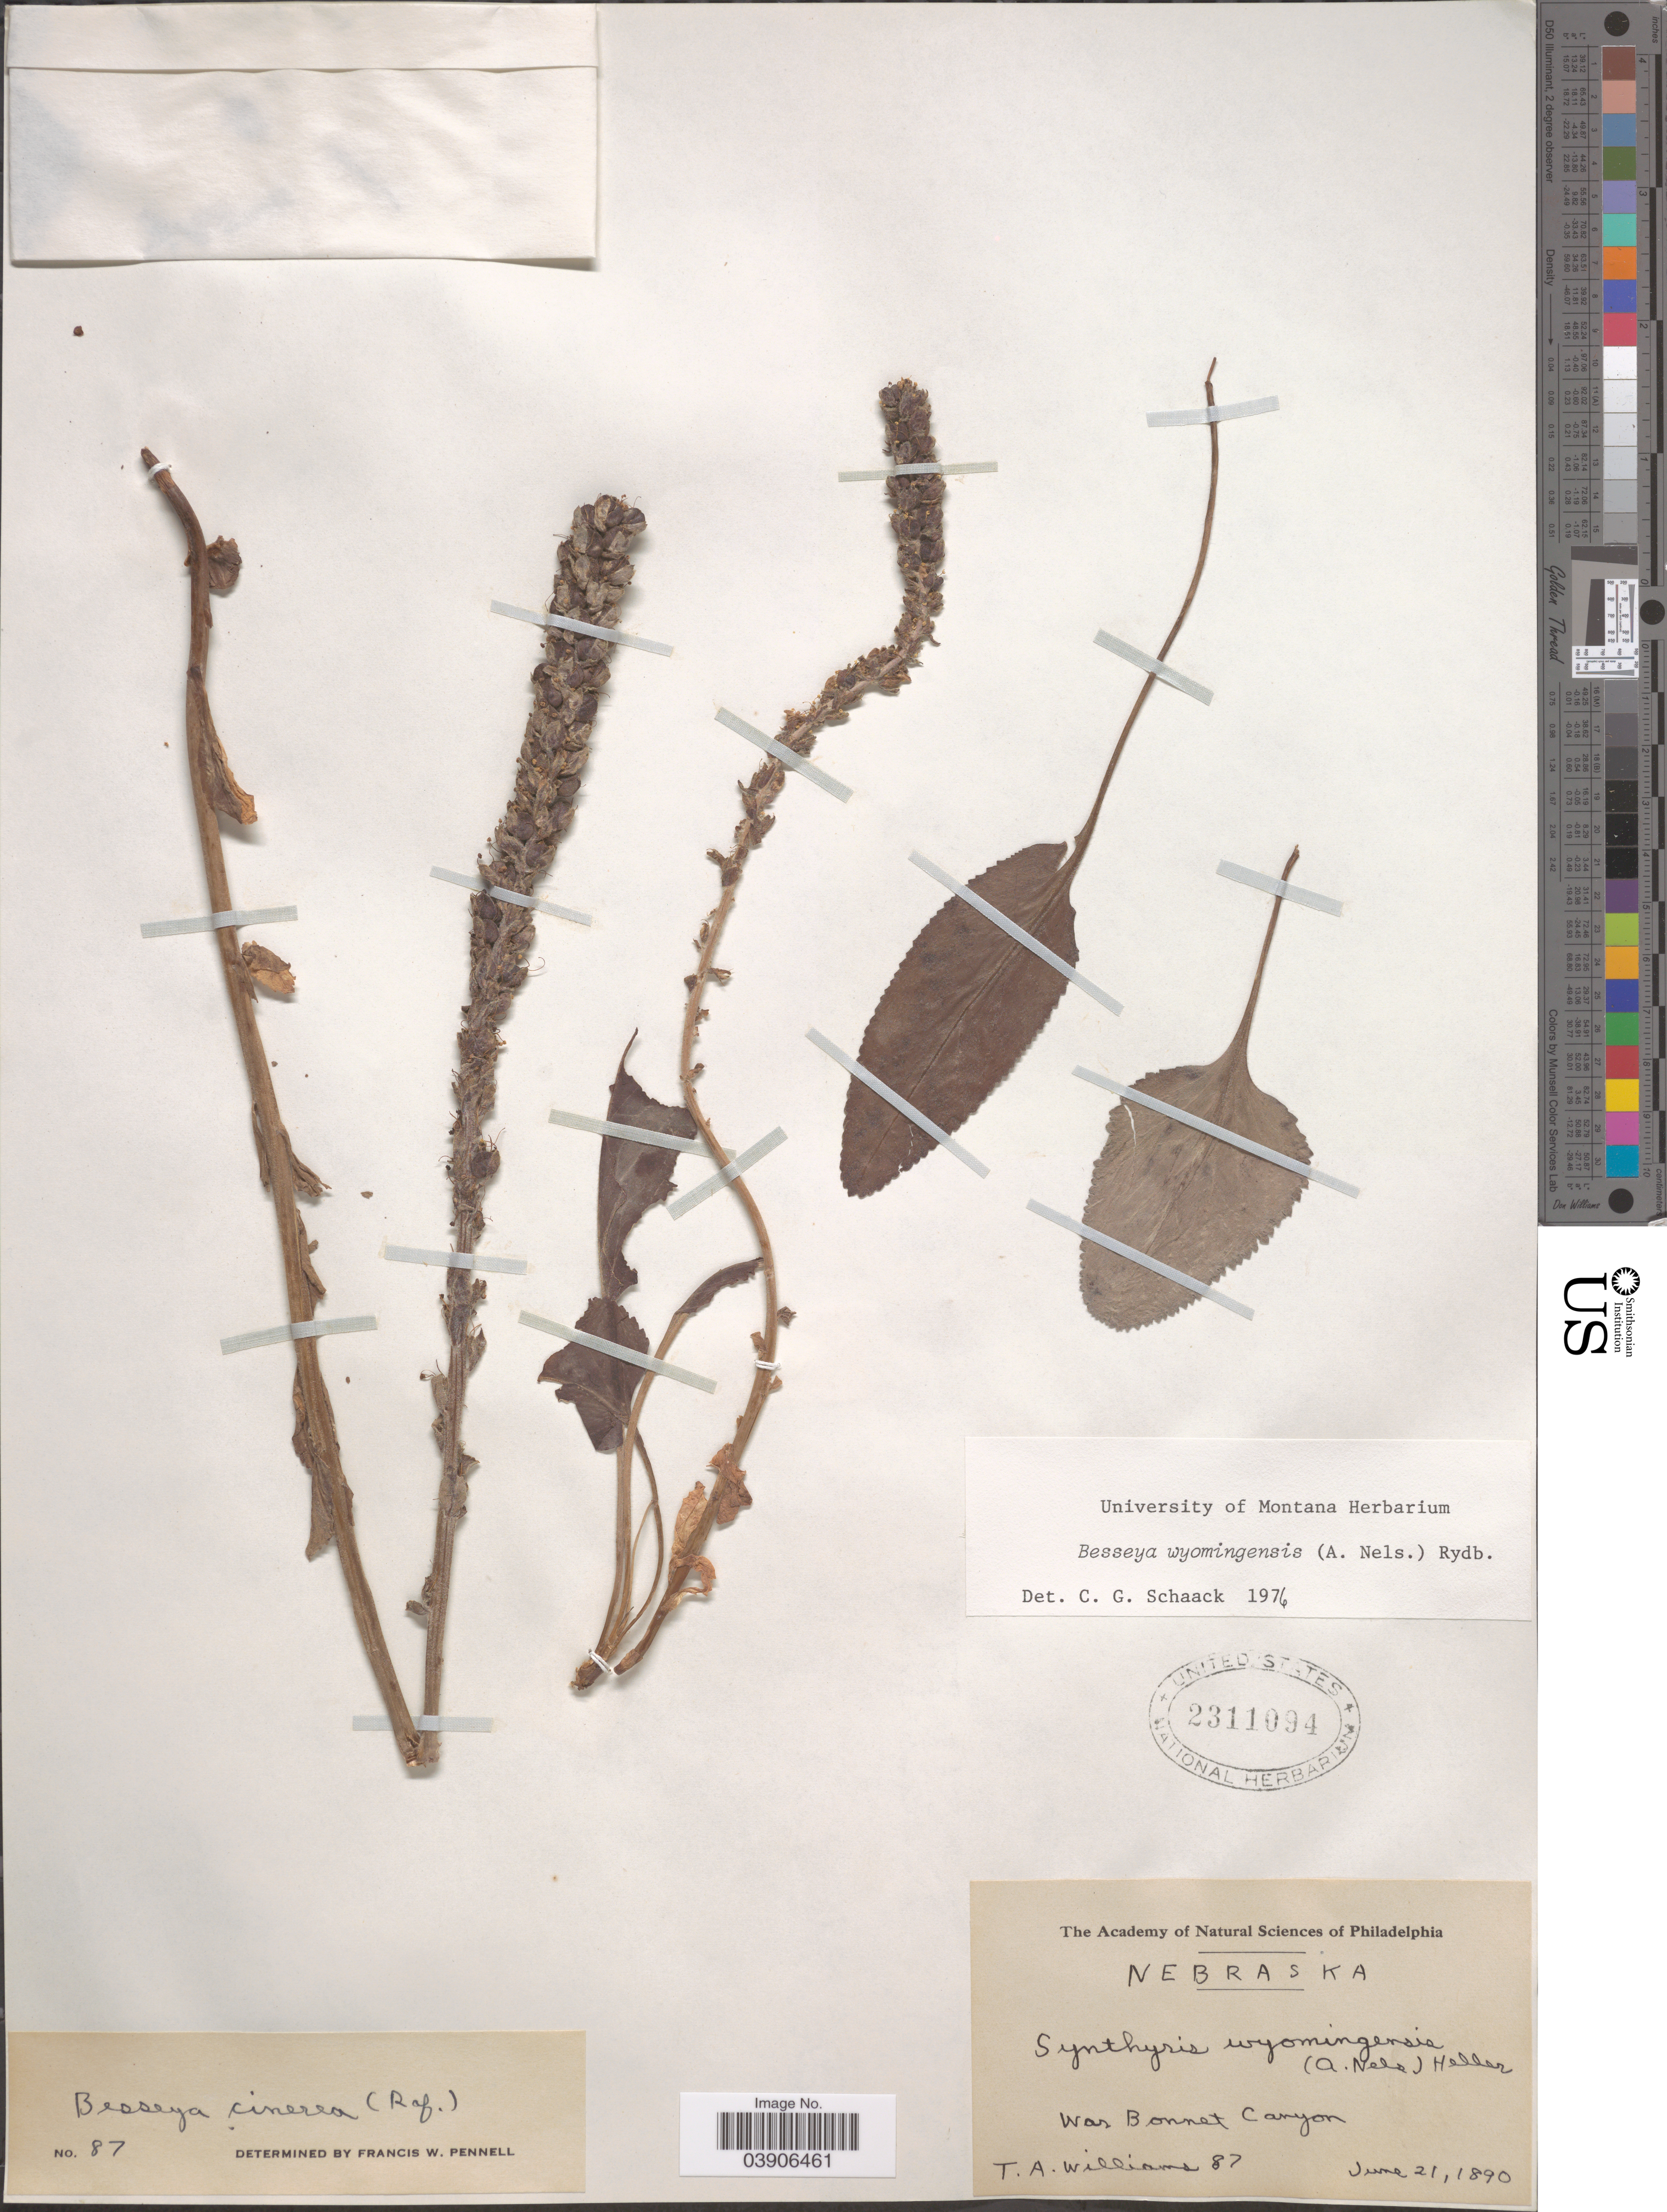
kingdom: Plantae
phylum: Tracheophyta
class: Magnoliopsida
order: Lamiales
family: Plantaginaceae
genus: Synthyris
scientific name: Synthyris wyomingensis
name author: A. Heller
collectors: T. Williams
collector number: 87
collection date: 1890-06-21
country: United States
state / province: Nebraska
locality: War Bonnet Canyon.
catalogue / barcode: US 2311094